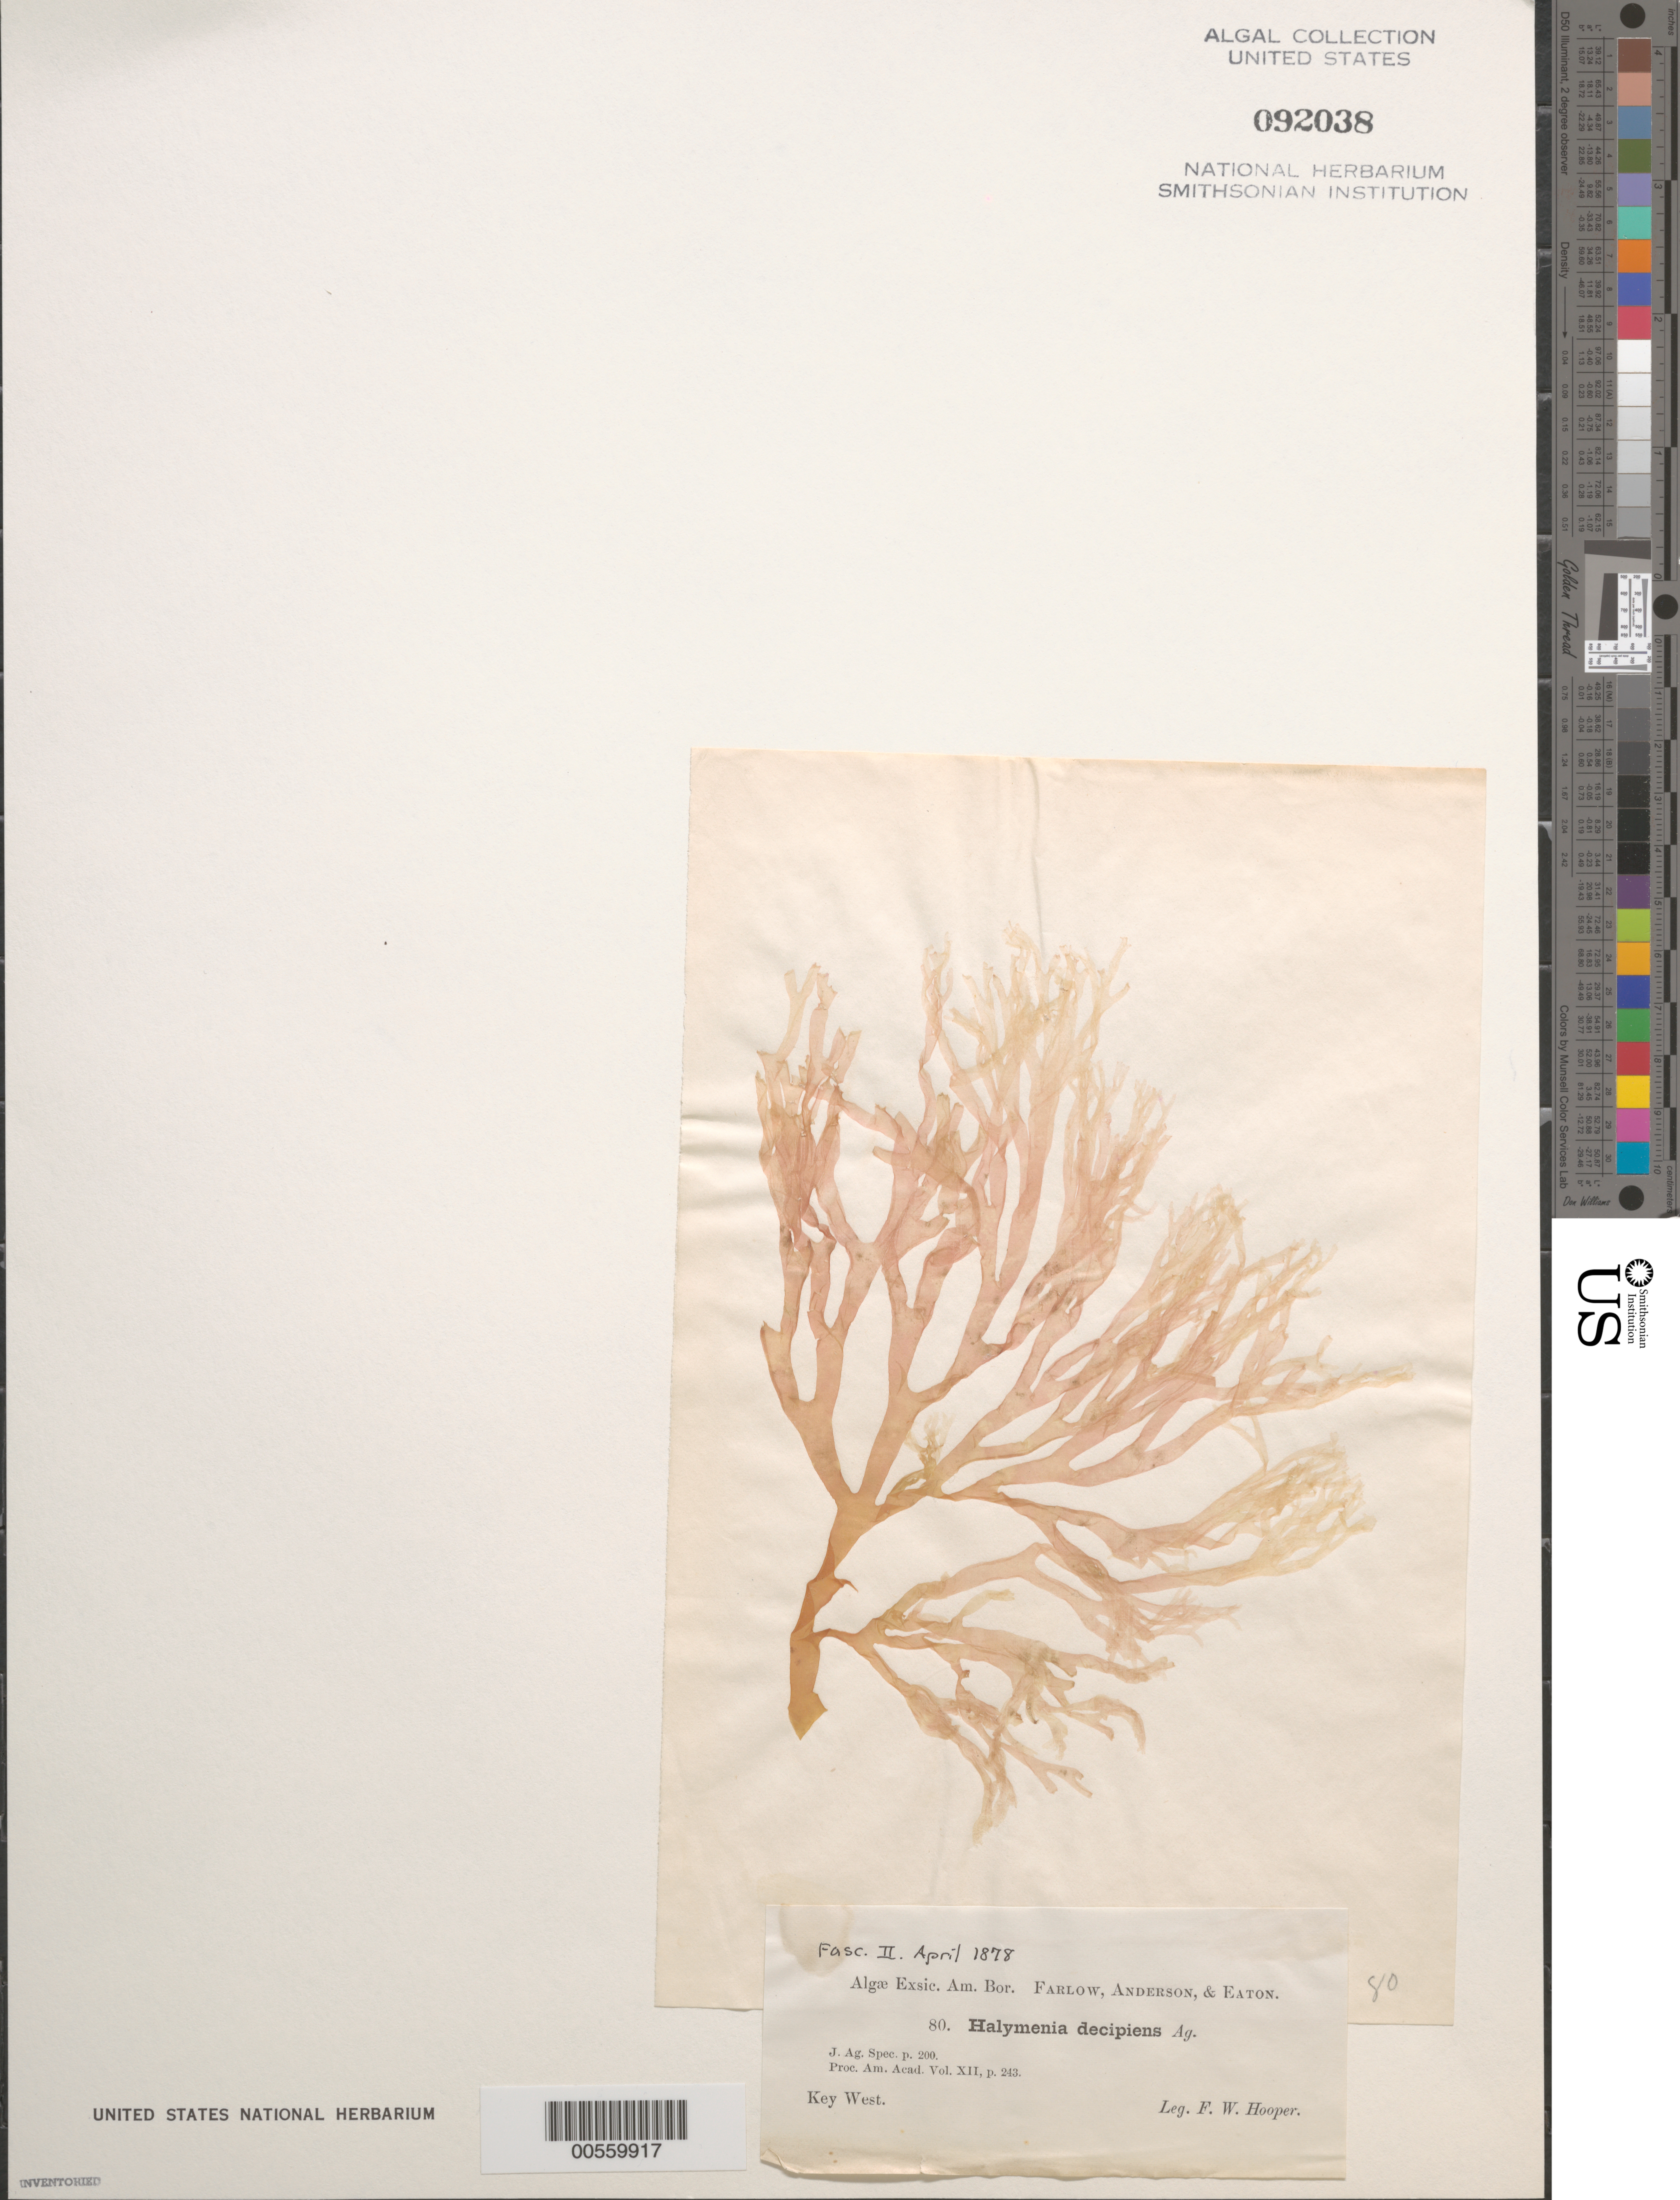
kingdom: Plantae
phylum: Rhodophyta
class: Florideophyceae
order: Halymeniales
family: Halymeniaceae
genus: Halymenia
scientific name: Halymenia elongata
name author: C. Agardh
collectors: F. Hooper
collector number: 80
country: United States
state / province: Florida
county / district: Monroe County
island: Key West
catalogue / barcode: US 92038